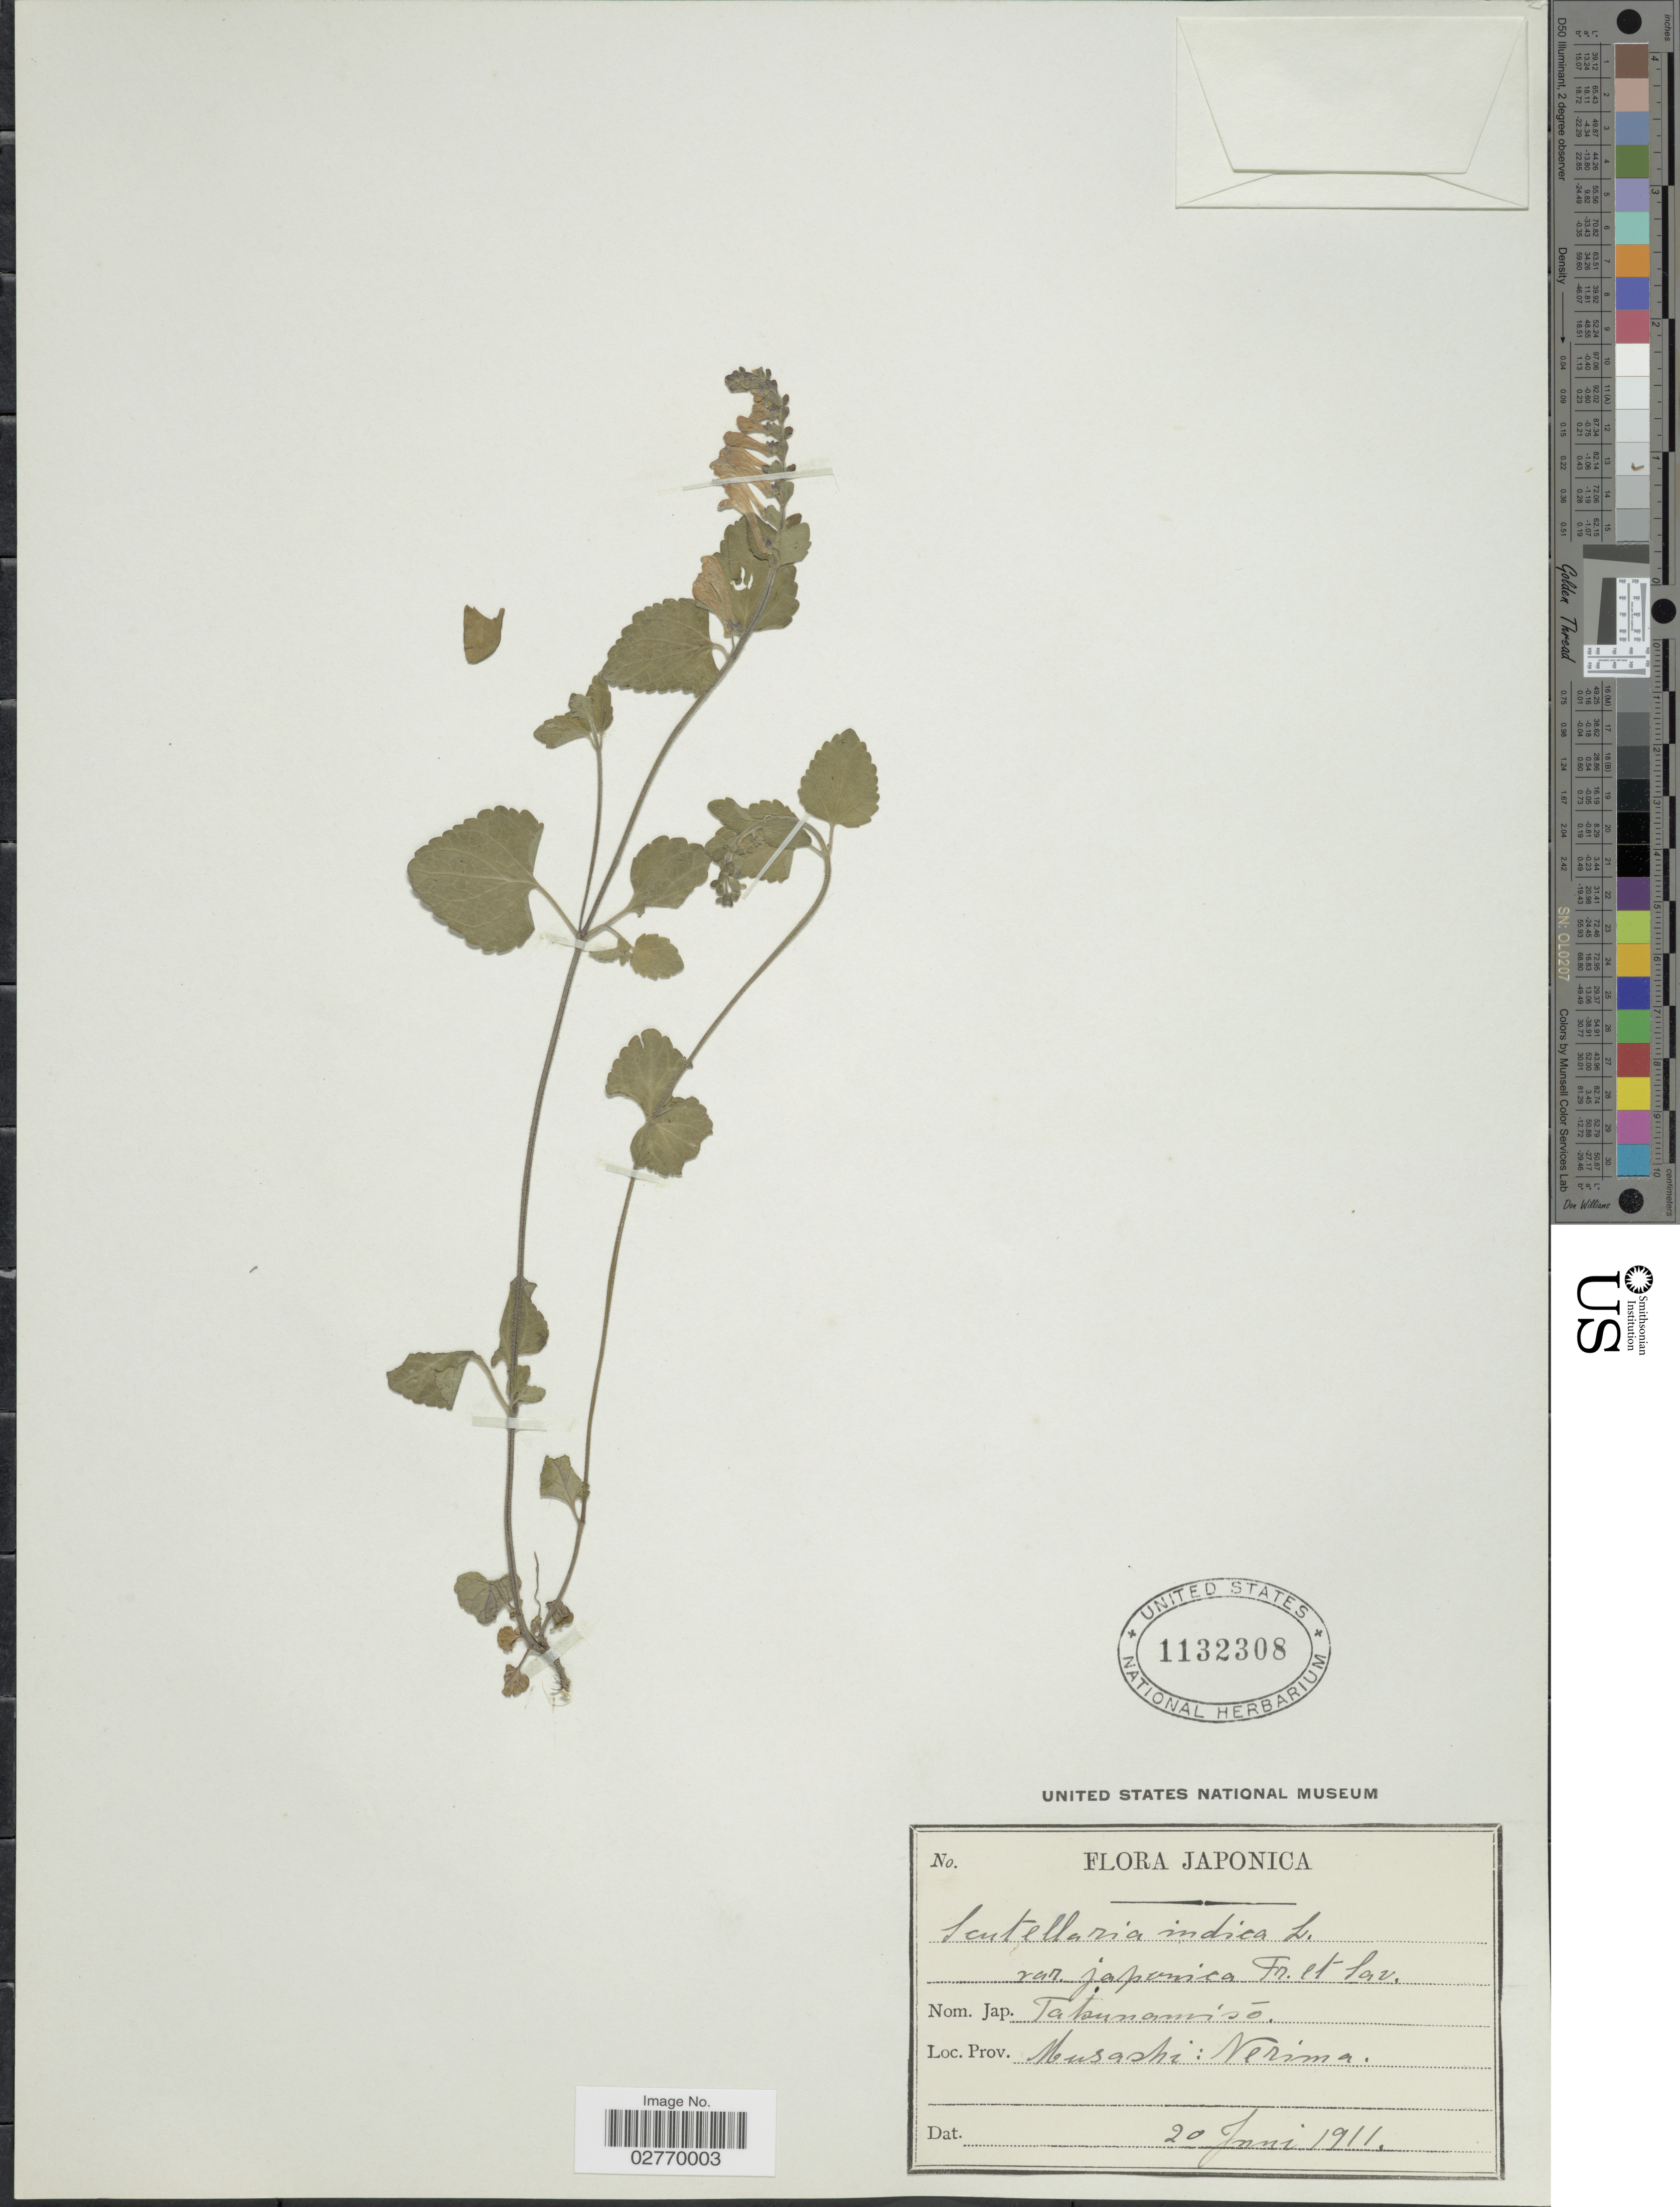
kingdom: Plantae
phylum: Tracheophyta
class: Magnoliopsida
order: Lamiales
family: Lamiaceae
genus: Scutellaria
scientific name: Scutellaria indica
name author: L.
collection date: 1911-06-20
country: Japan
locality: Japonica. Musashi: Nerima.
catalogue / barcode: US 1132308